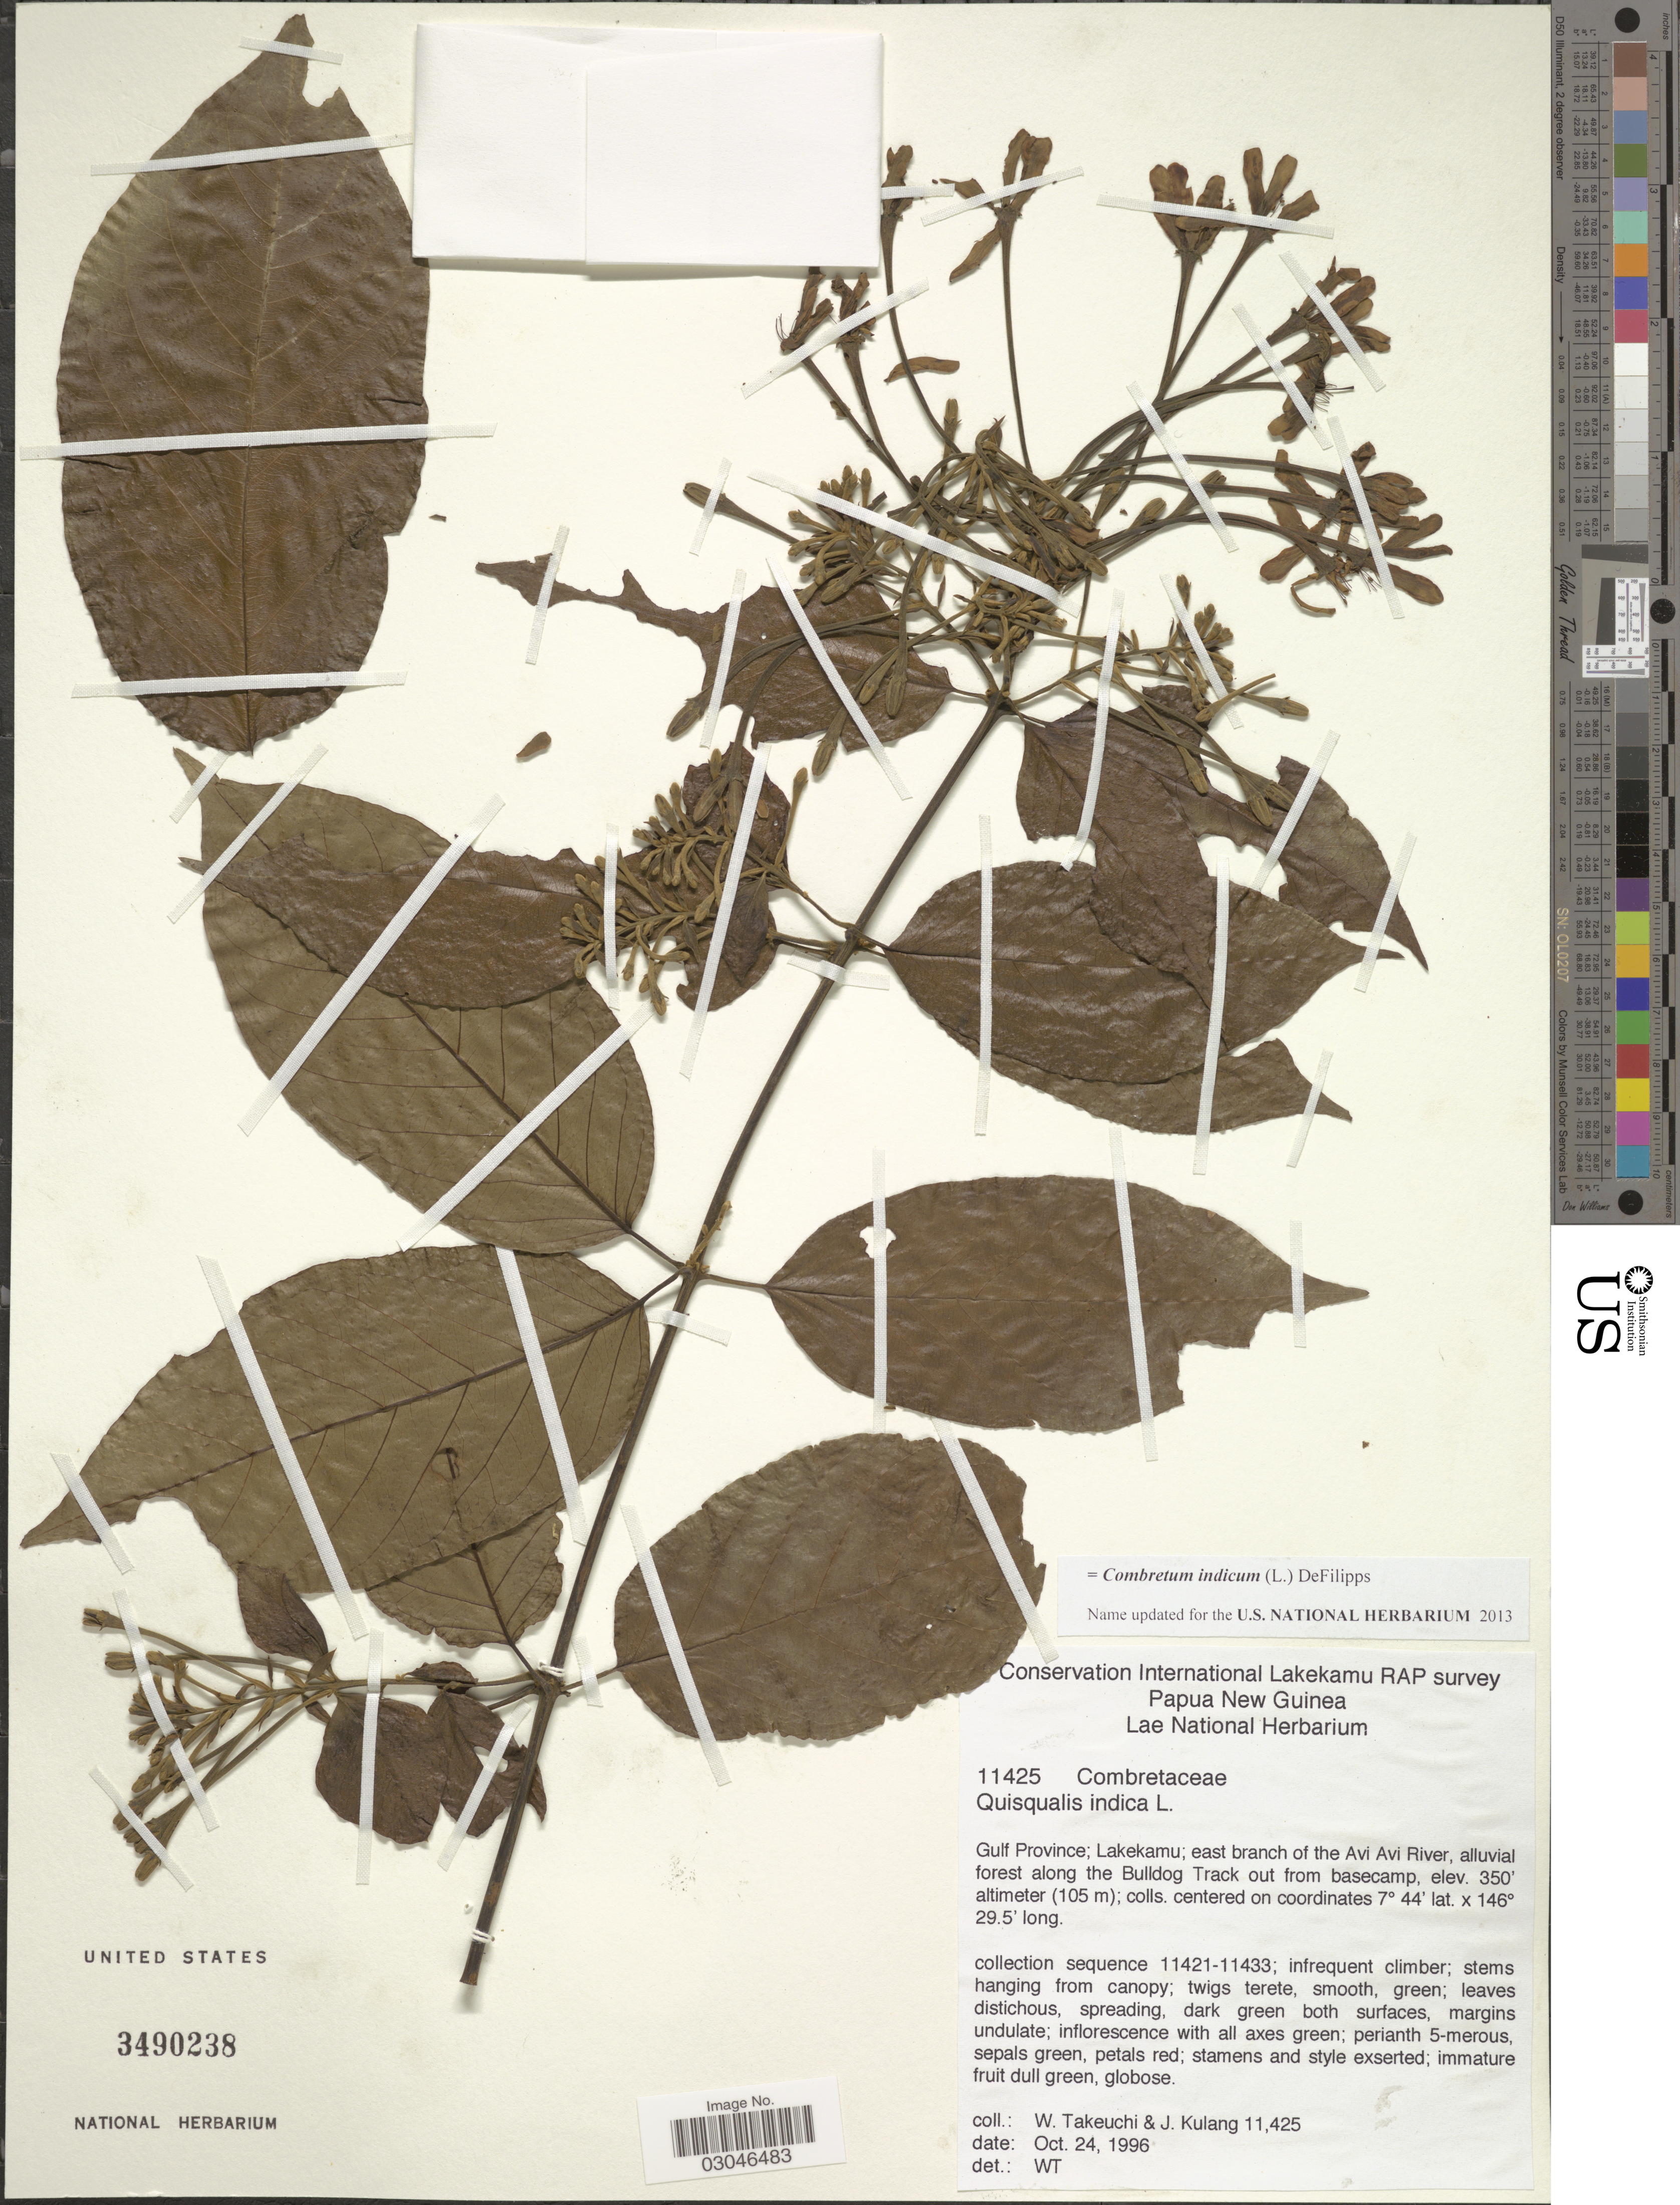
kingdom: Plantae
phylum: Tracheophyta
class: Magnoliopsida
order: Myrtales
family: Combretaceae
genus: Combretum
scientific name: Combretum indicum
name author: (L.) DeFilipps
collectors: W. Takeuchi & J. Kulang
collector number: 11425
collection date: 1996-10-24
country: Papua New Guinea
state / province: Gulf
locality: Lakekamu; east branch of the Avi Avi River, alluvial forest along the Bulldog Track out from basecamp.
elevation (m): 107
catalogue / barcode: US 3490238